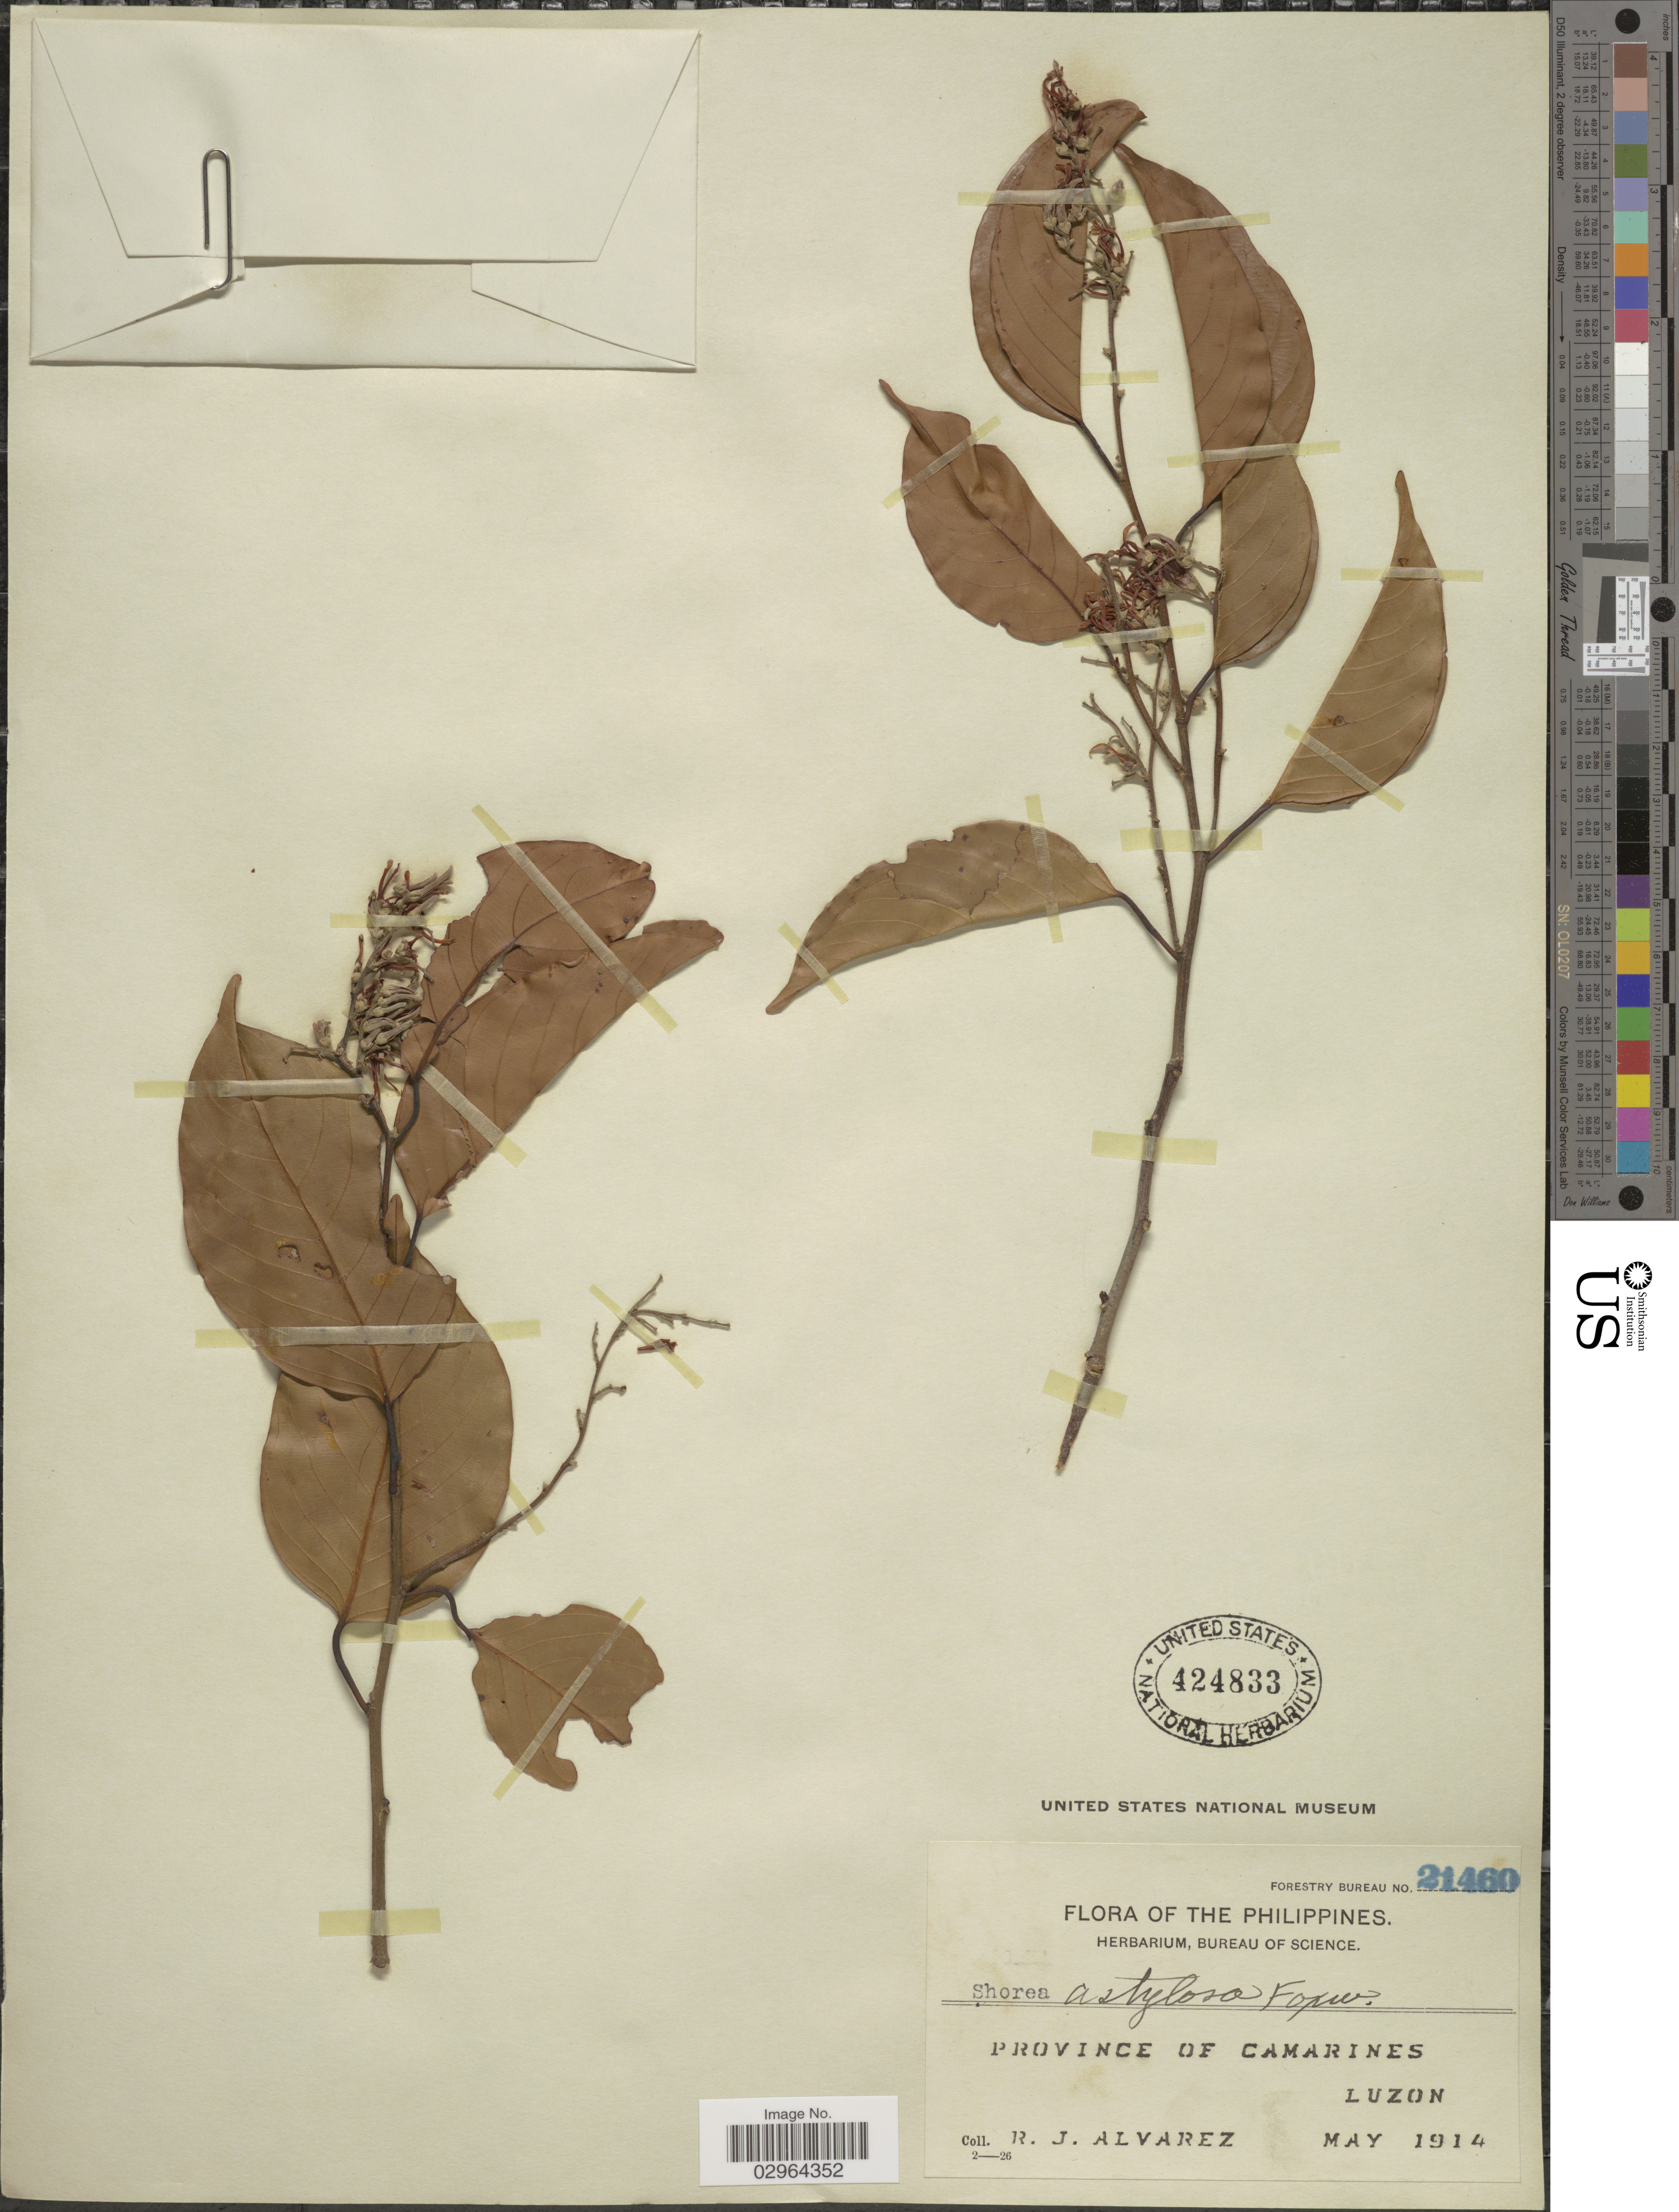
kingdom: Plantae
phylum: Tracheophyta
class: Magnoliopsida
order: Malvales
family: Dipterocarpaceae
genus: Shorea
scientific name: Shorea astylosa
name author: Foxw.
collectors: R. Alvarez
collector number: Forestry Bureau 21460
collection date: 1914-05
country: Philippines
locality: Province of Camarines. Luzon.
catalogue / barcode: US 424833